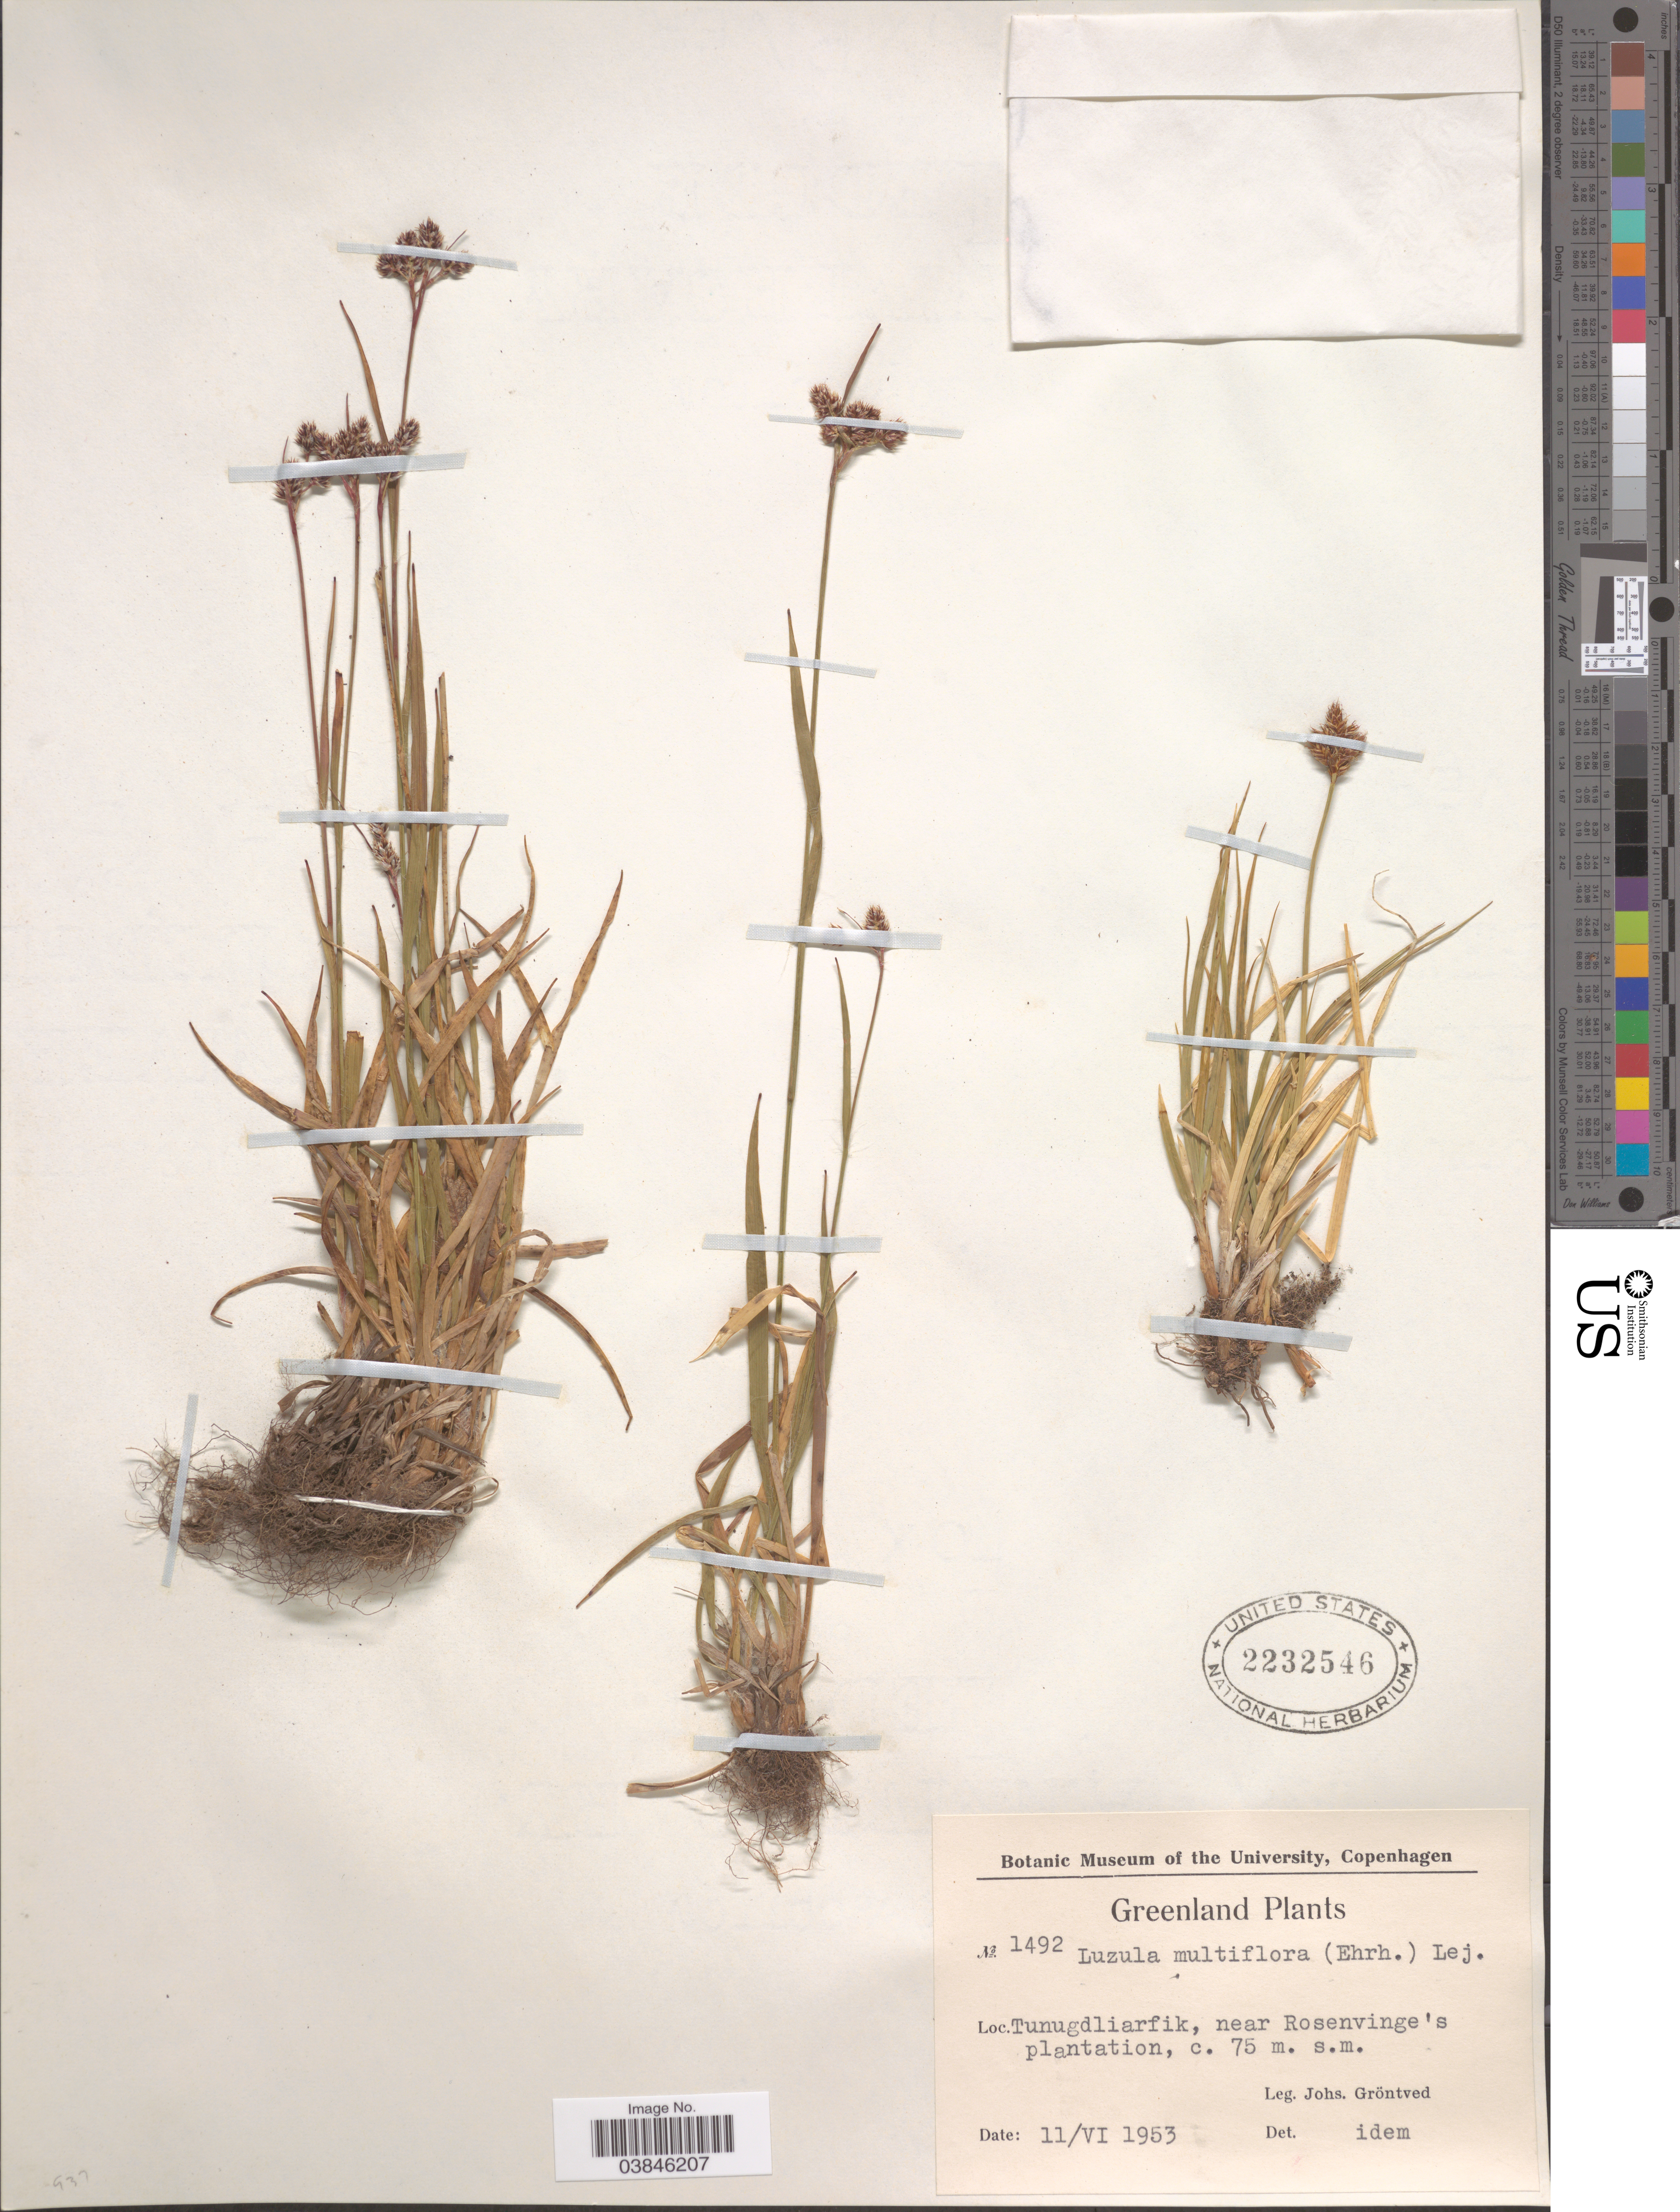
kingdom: Plantae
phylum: Tracheophyta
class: Liliopsida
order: Poales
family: Juncaceae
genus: Luzula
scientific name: Luzula multiflora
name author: (Ehrh.) Lej.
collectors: J. Gröntved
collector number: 1492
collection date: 1953-06-11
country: Greenland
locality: Tunugdliarfik, near Rosenvinge's plantation.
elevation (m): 75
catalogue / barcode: US 2232546